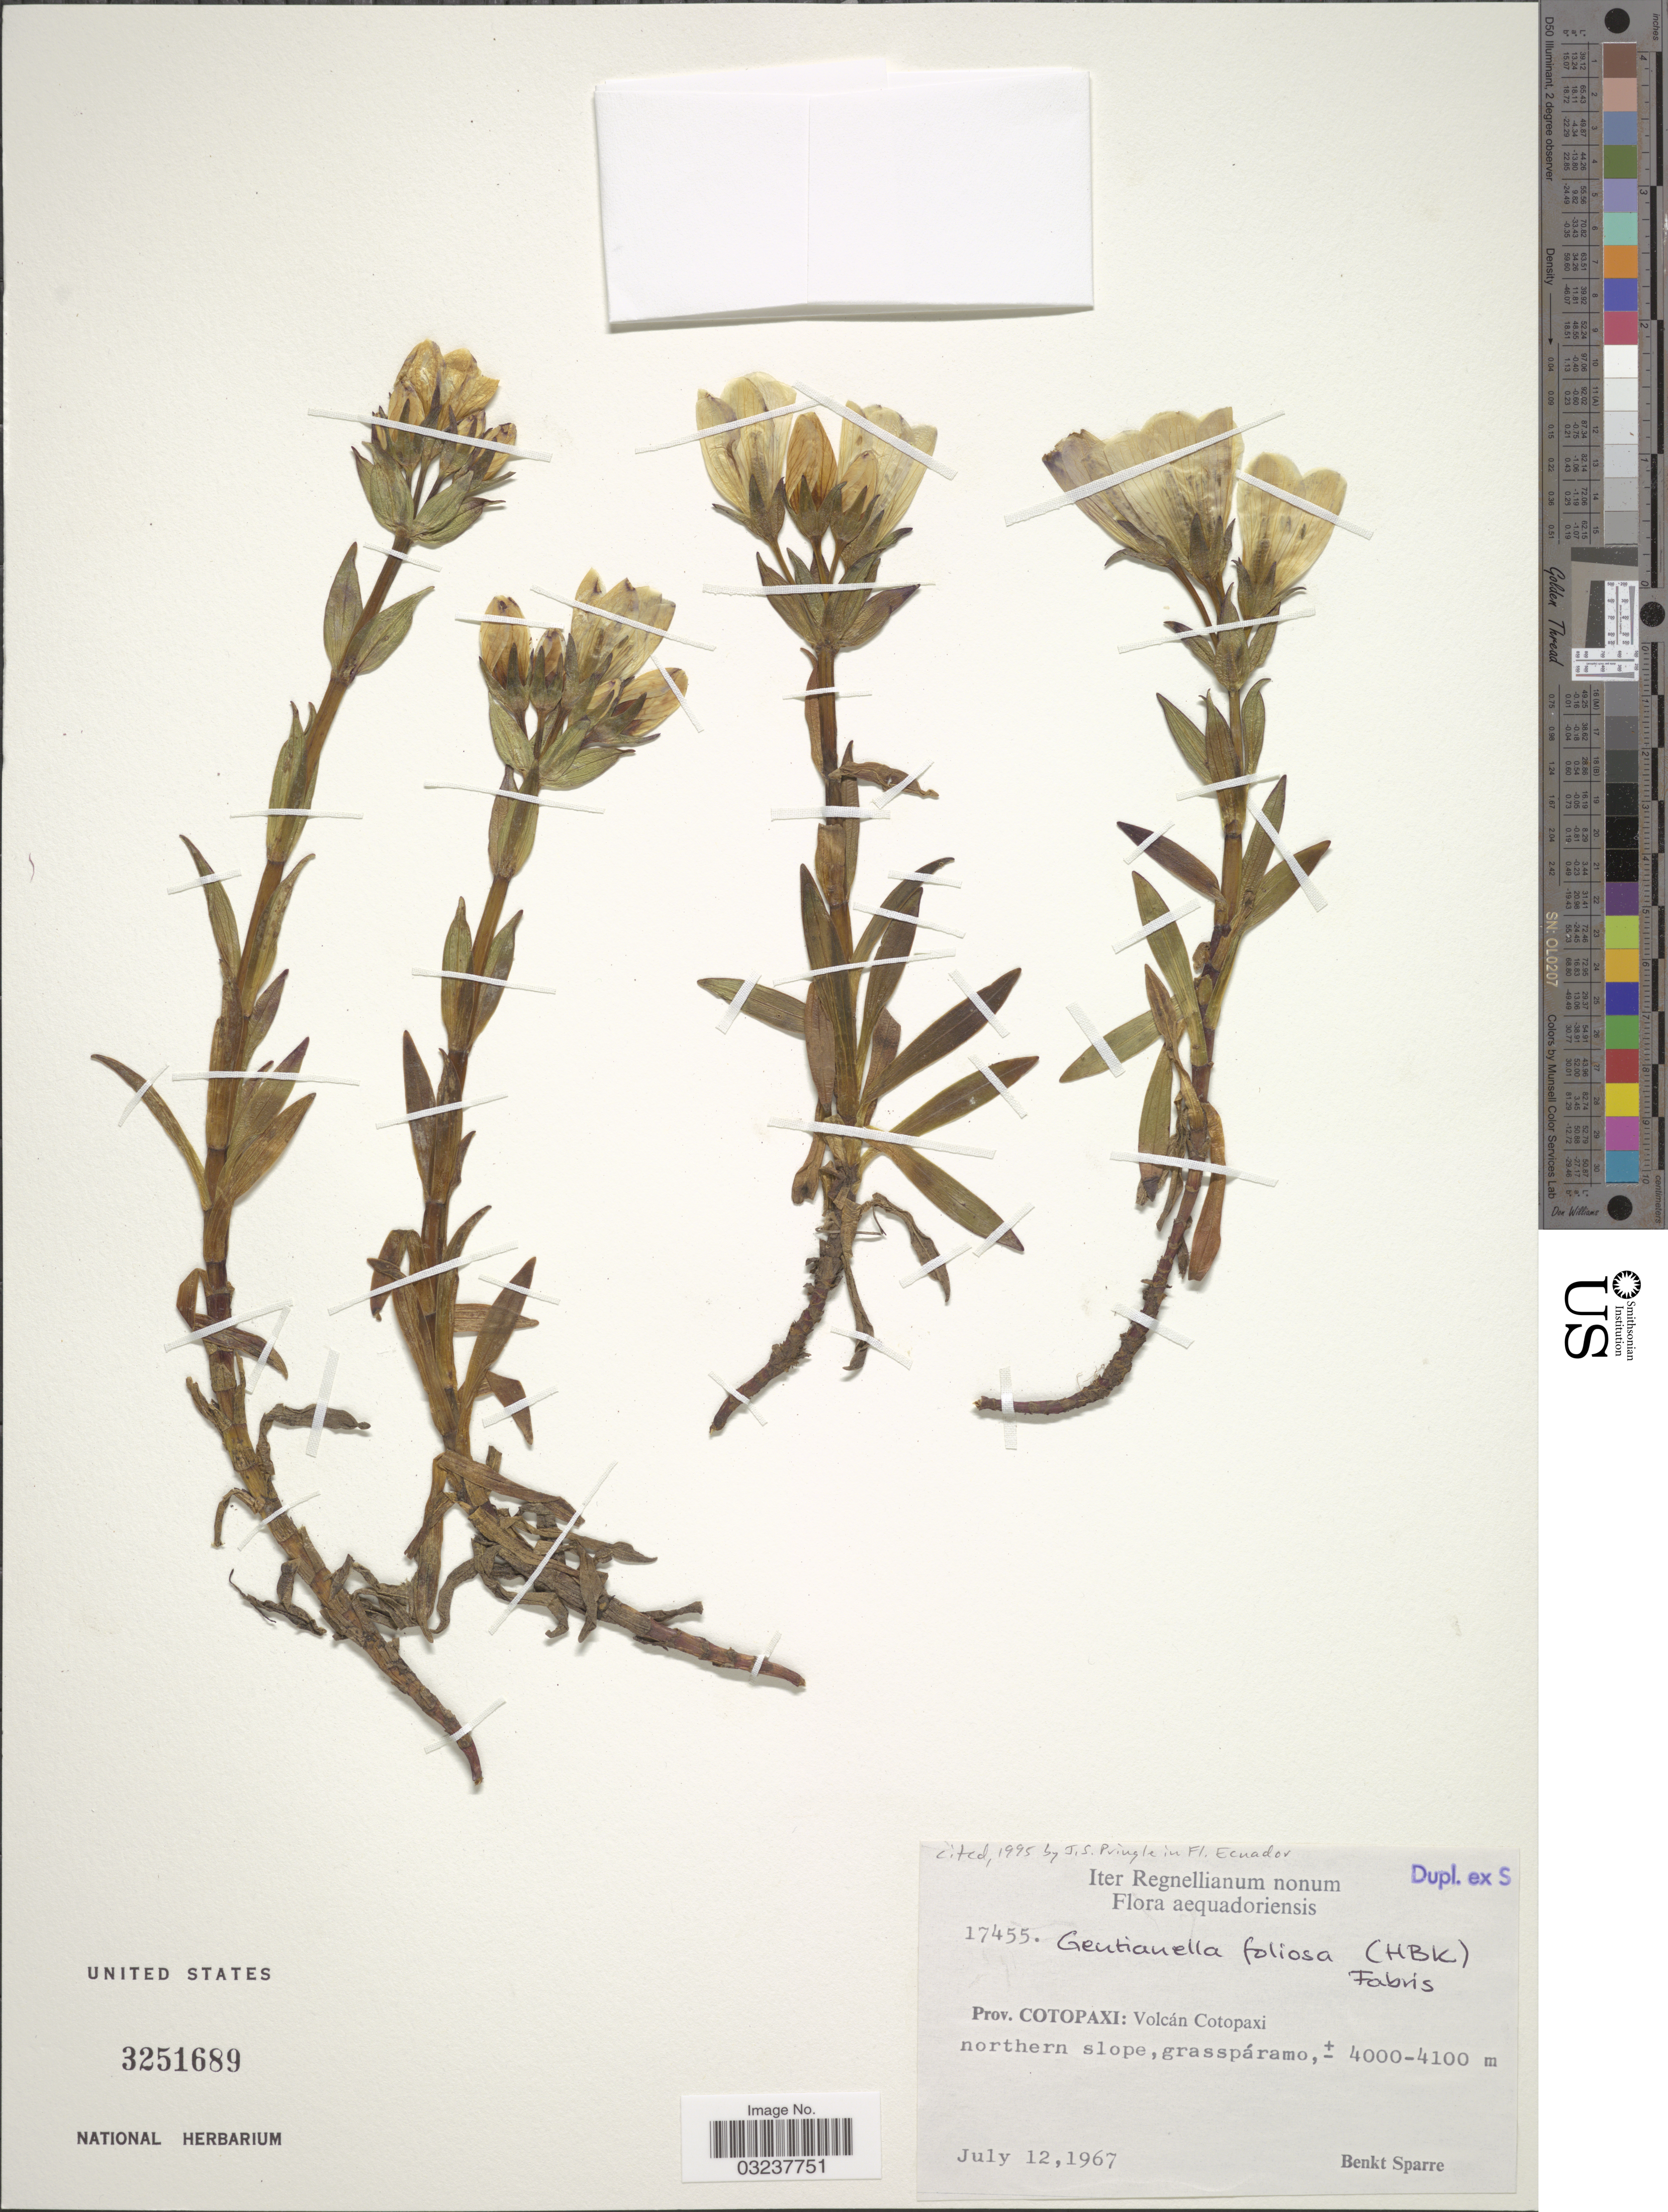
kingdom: Plantae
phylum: Tracheophyta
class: Magnoliopsida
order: Gentianales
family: Gentianaceae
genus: Gentianella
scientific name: Gentianella foliosa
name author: (Kunth) Fabris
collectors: B. Sparre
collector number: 17455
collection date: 1967-07-12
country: Ecuador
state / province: Cotopaxi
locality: Volcán Cotopaxi, northern slope.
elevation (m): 4000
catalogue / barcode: US 3251689